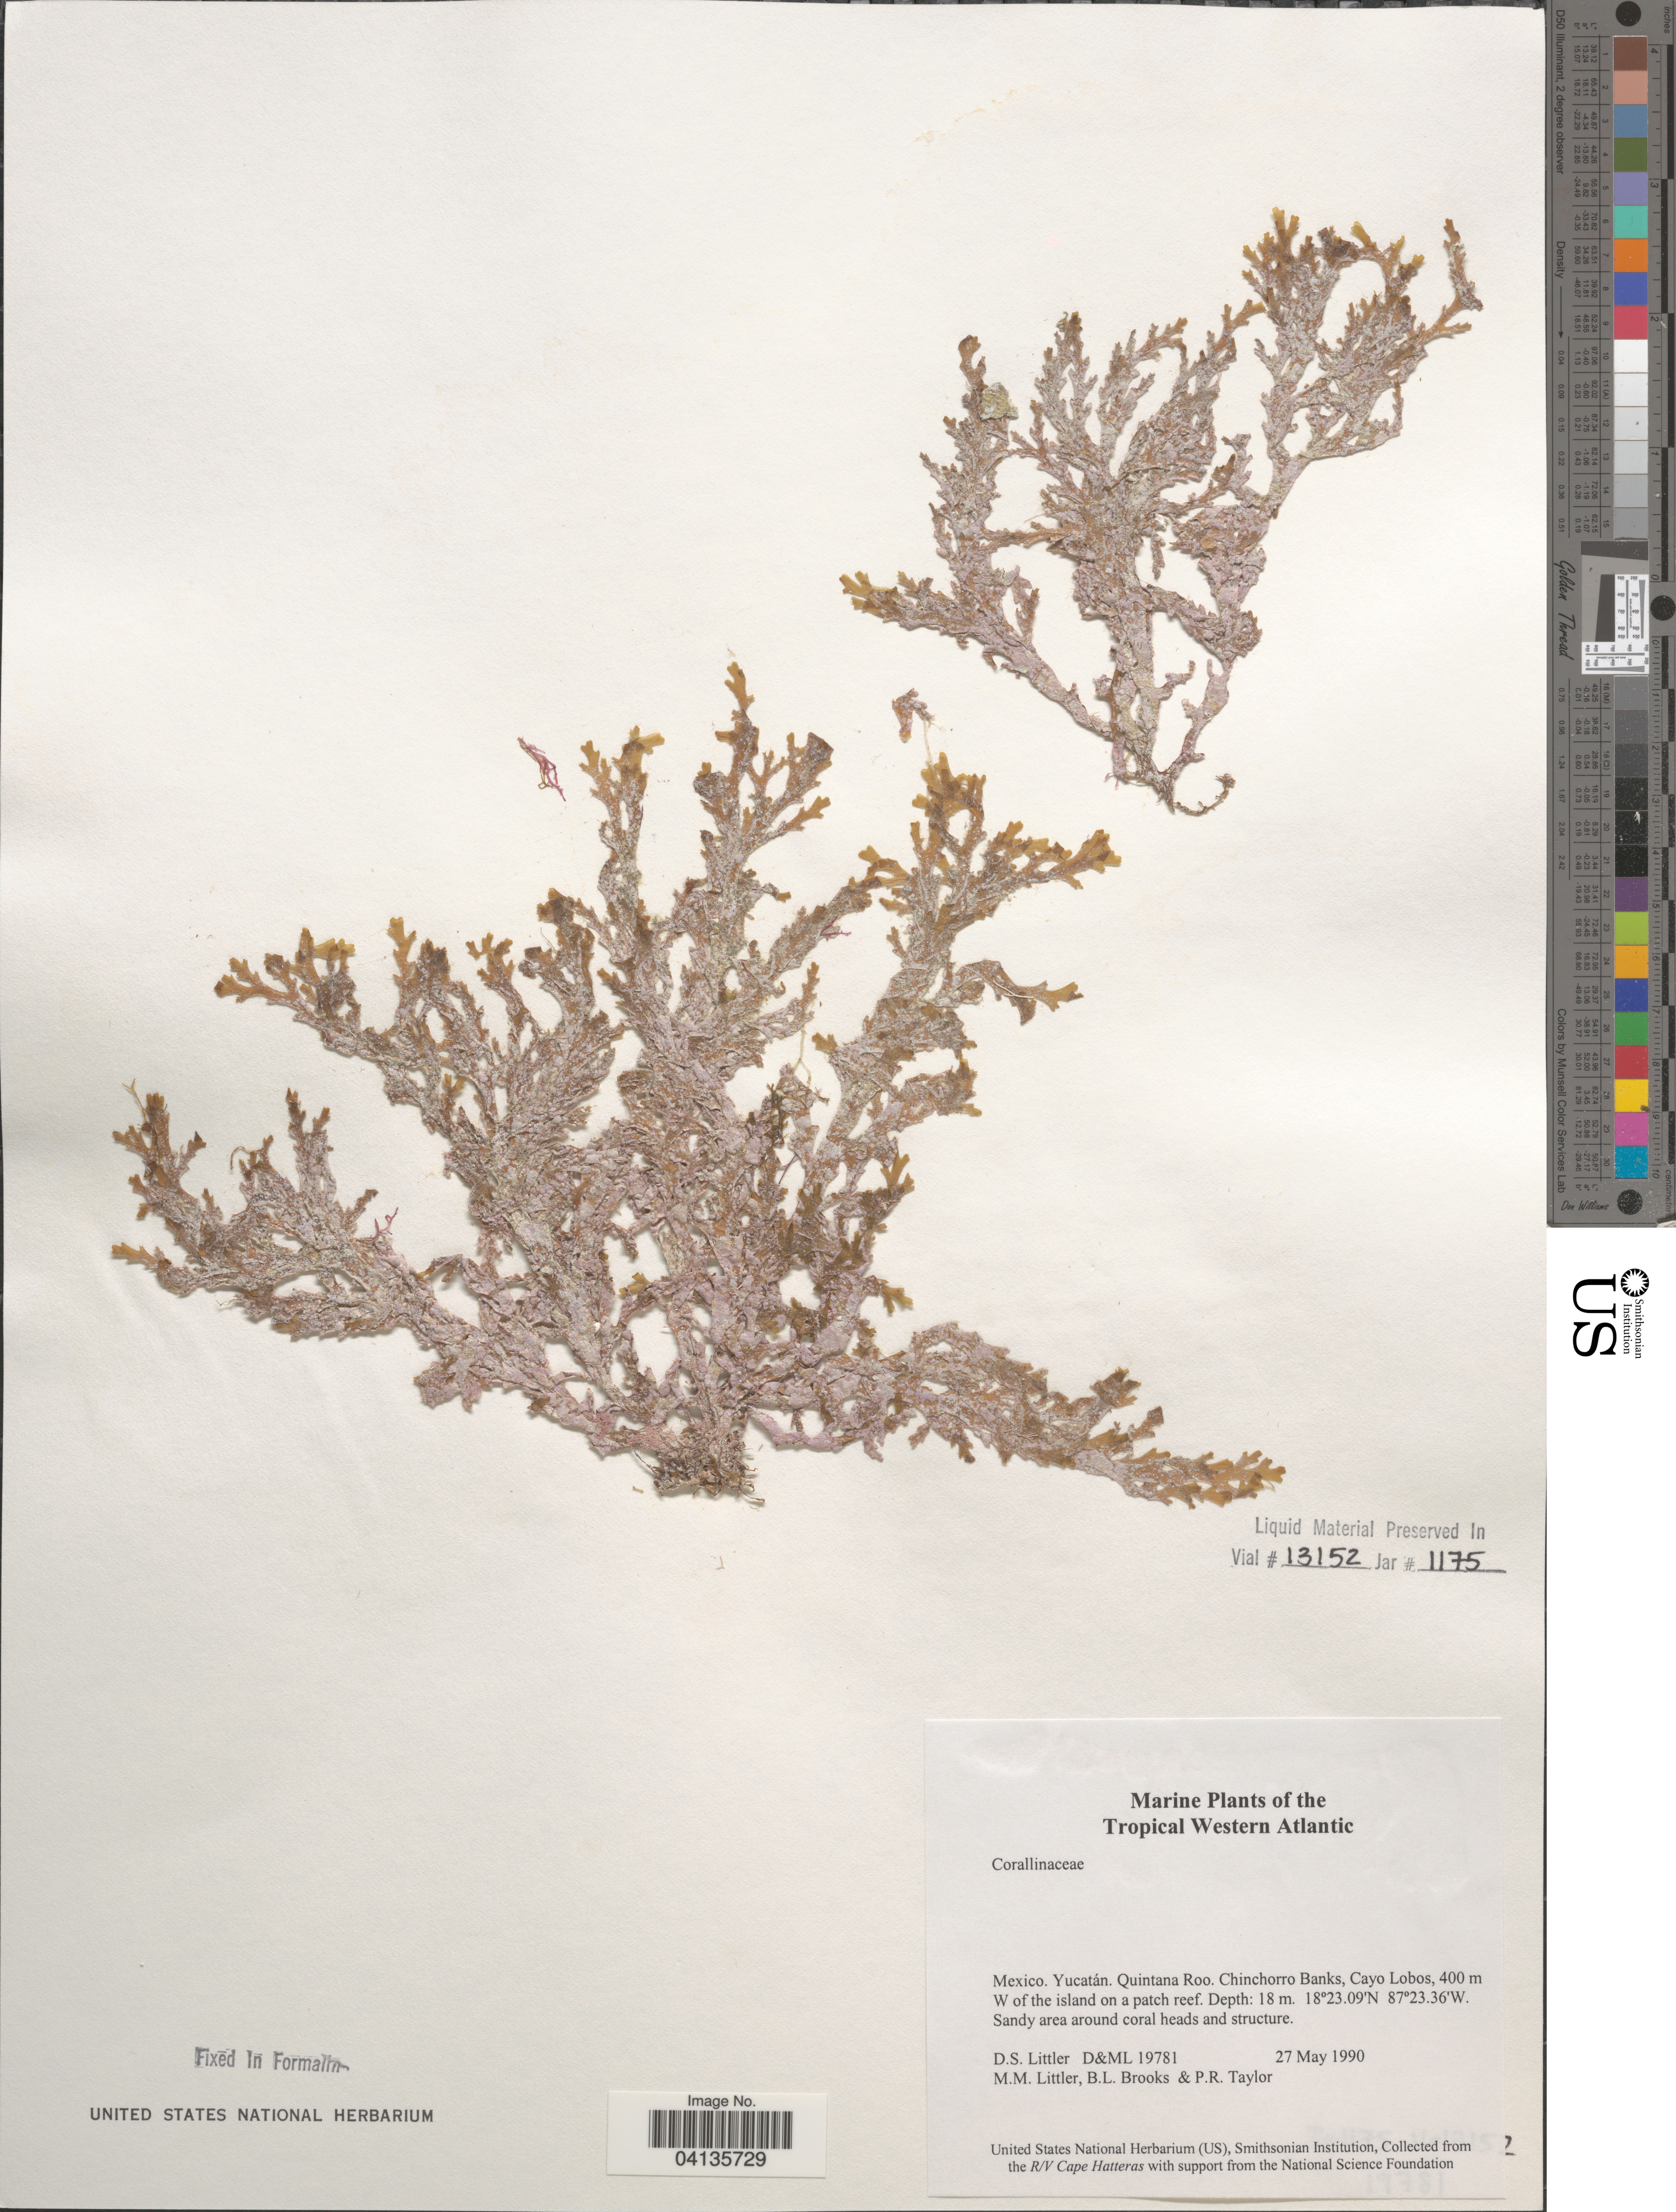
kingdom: Plantae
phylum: Rhodophyta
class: Florideophyceae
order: Corallinales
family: Corallinaceae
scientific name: Crustose Coralline Algae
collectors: D. S. Littler, B. Brooks & P. R. Taylor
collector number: D&ML19781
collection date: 1990-05-27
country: Mexico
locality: Tropical Western Atlantic. Yucatán. Quintana Roo. Chinchorro Banks, Cayo Lobos. W of the island on a patch reef.